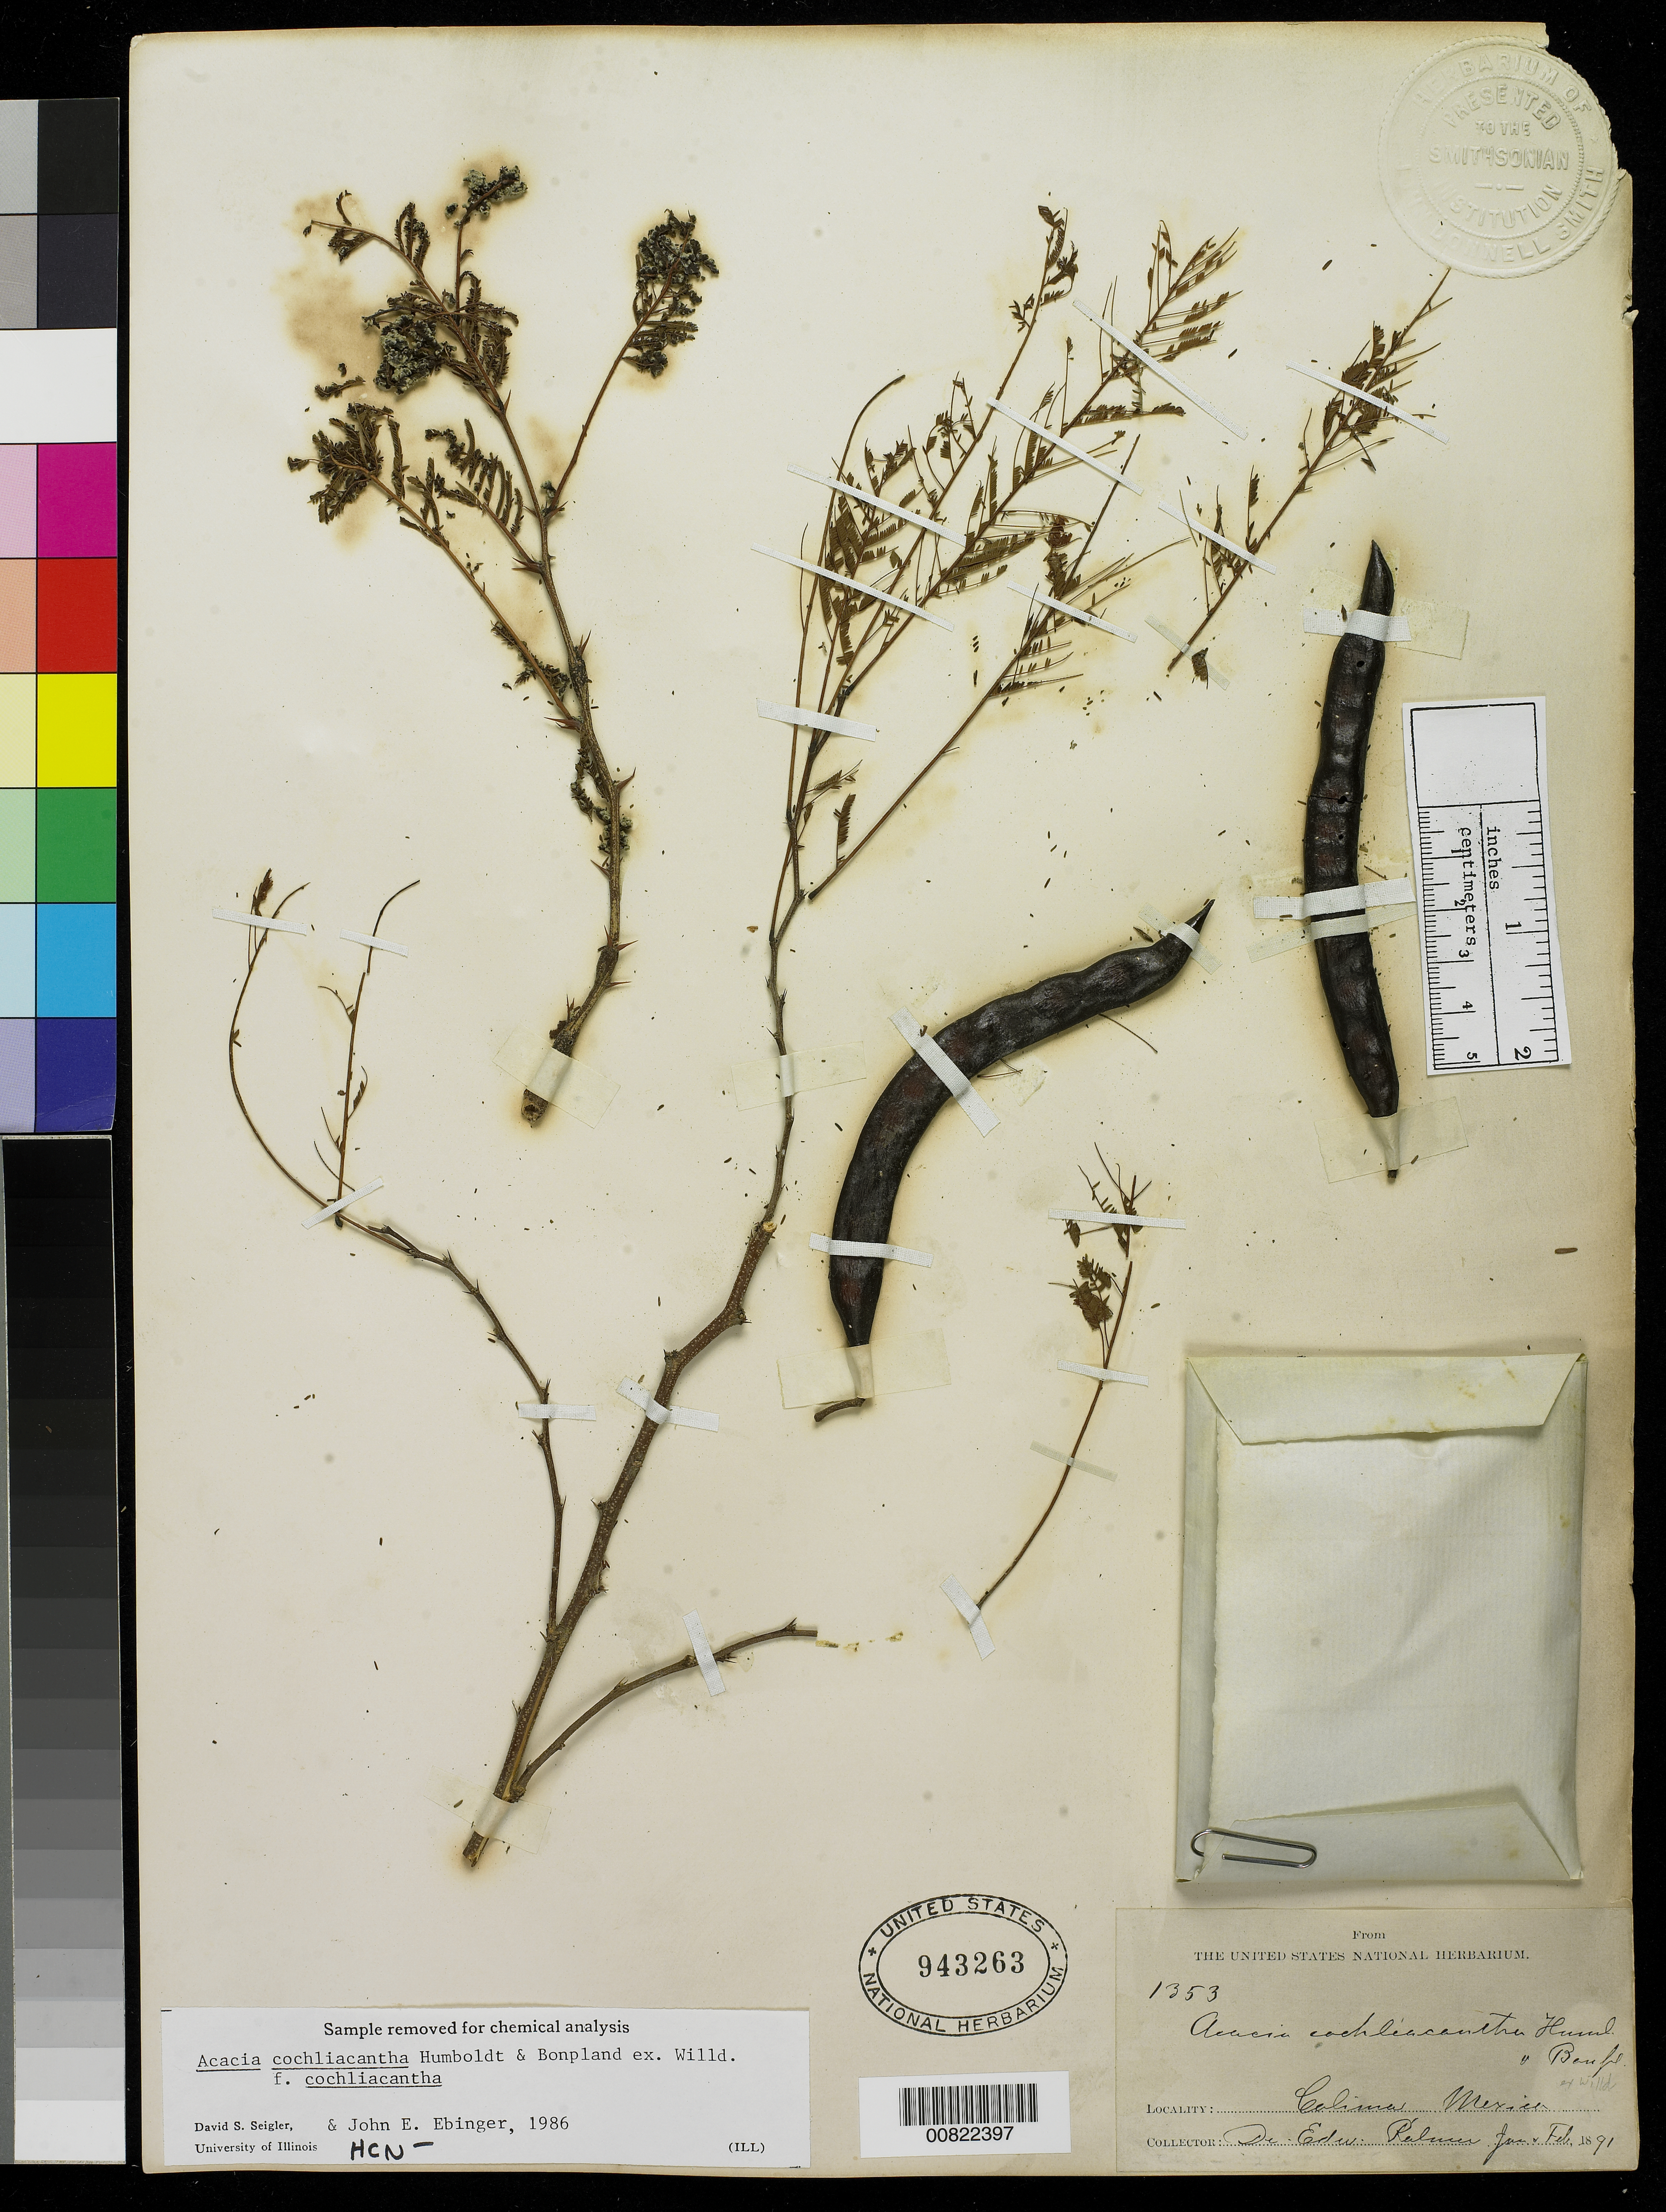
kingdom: Plantae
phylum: Tracheophyta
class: Magnoliopsida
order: Fabales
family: Fabaceae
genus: Vachellia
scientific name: Vachellia campechiana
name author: (Mill.) Seigler & Ebinger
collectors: E. Palmer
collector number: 1353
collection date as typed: Jan 1891 to -- Feb 1891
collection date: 1891-01/1891-02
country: Mexico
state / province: Colima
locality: Colima.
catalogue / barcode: US 943263